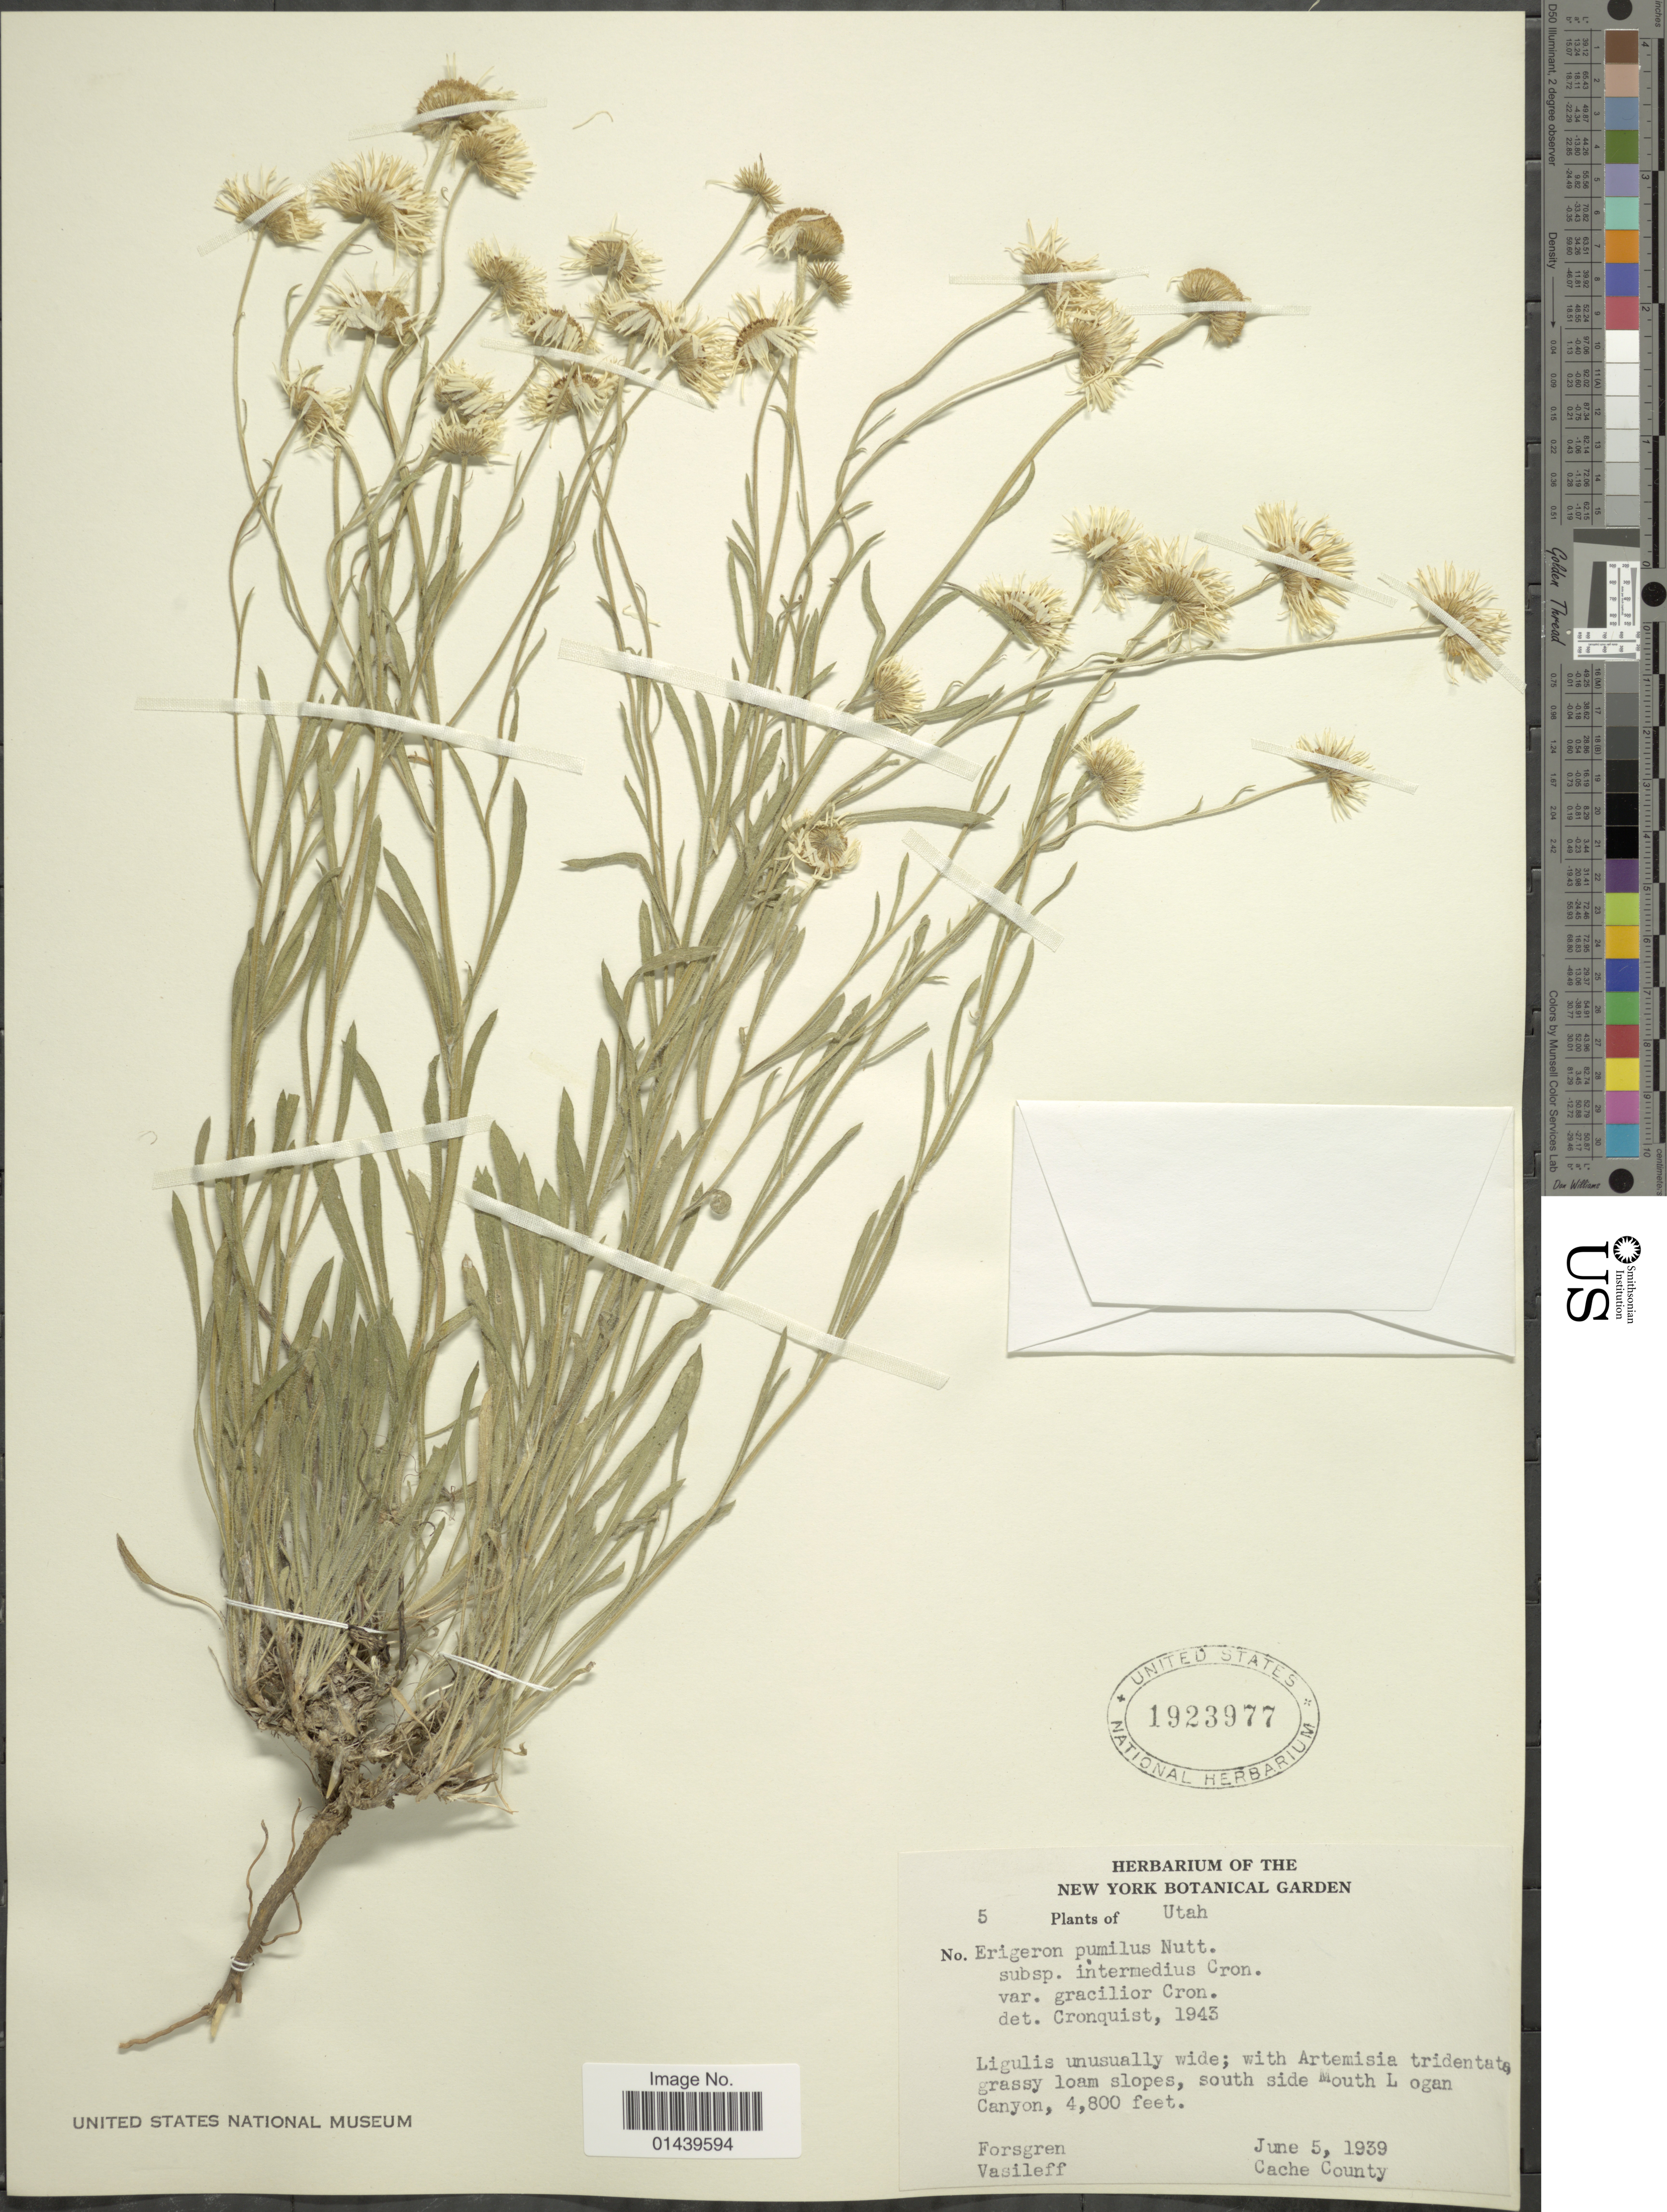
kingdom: Plantae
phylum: Tracheophyta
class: Magnoliopsida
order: Asterales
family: Asteraceae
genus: Erigeron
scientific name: Erigeron pumilus subsp. intermedius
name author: Cronq.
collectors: Forsgren & Vasileff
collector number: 5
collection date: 1939-06-05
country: United States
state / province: Utah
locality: South side Mouth Logan Canyon. Cache County.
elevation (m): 1463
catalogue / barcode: US 1923977